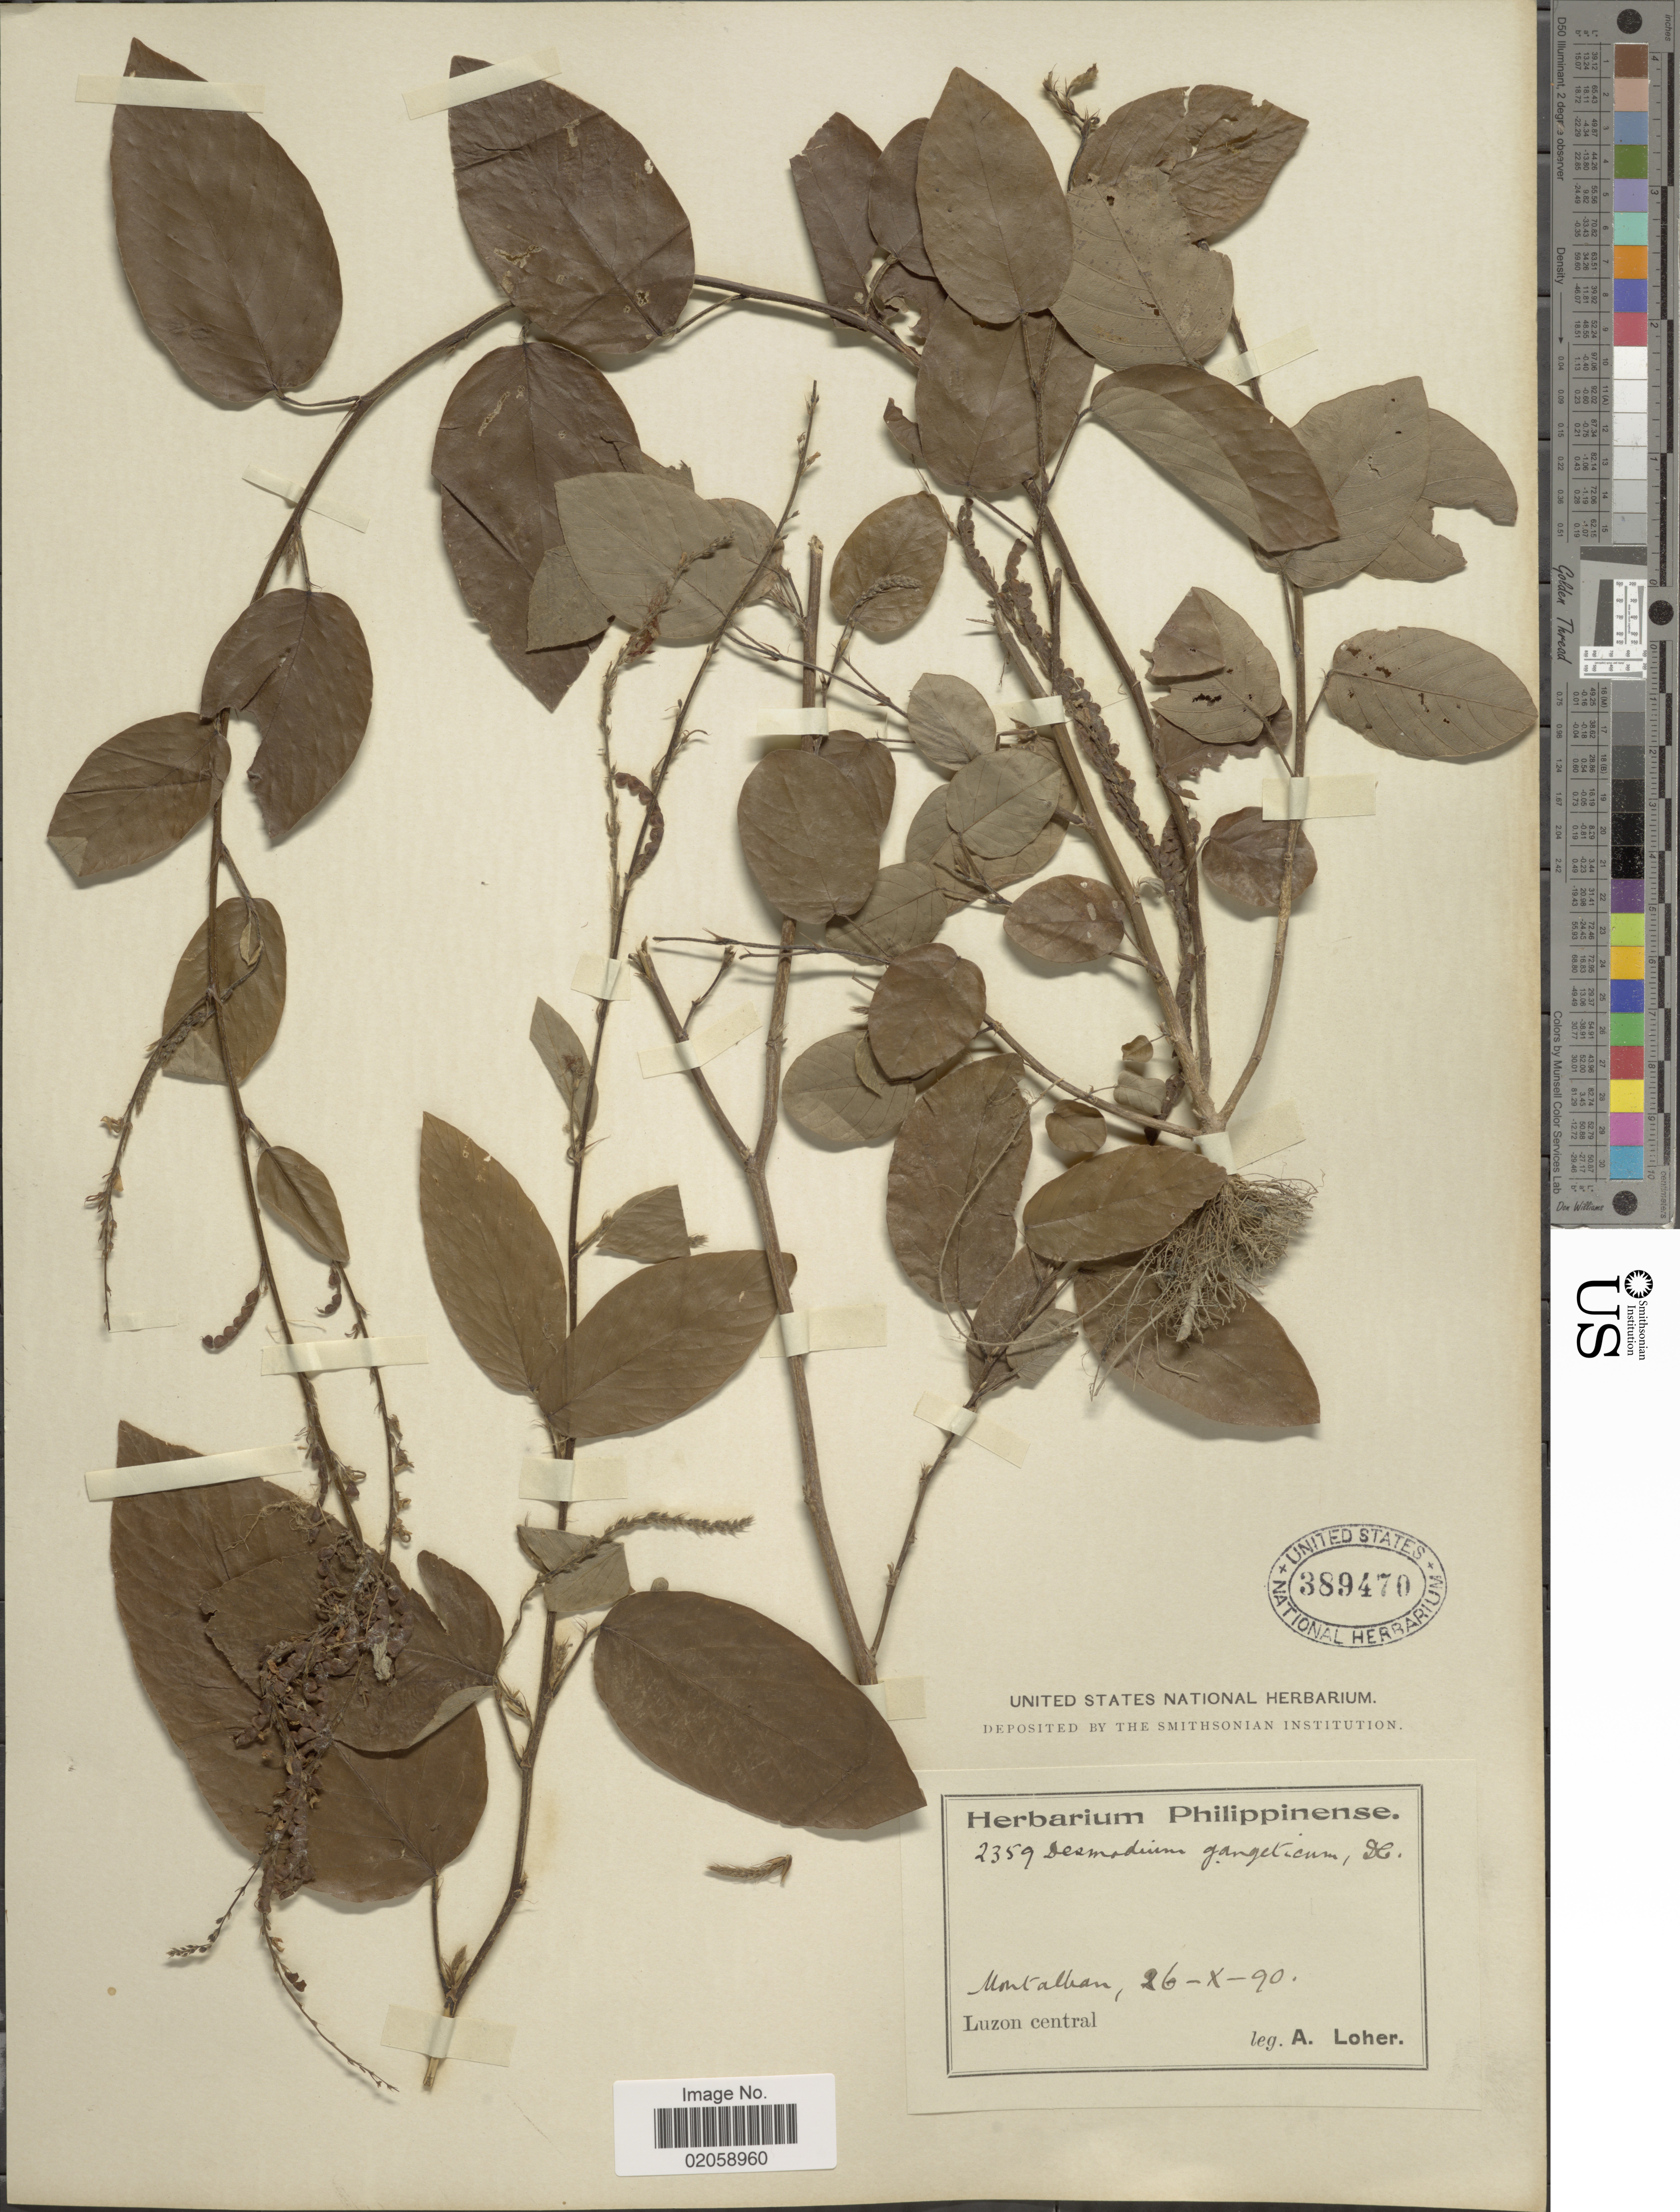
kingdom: Plantae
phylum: Tracheophyta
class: Magnoliopsida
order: Fabales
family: Fabaceae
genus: Pleurolobus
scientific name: Pleurolobus gangeticus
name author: (L.) J. St.-Hil. ex H. Ohashi & K. Ohashi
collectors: A. Loher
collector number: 2359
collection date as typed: Transcribed d/m/y: 26/10/90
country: Philippines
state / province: Central Luzon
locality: Montalban. Luzon central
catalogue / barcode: US 389470